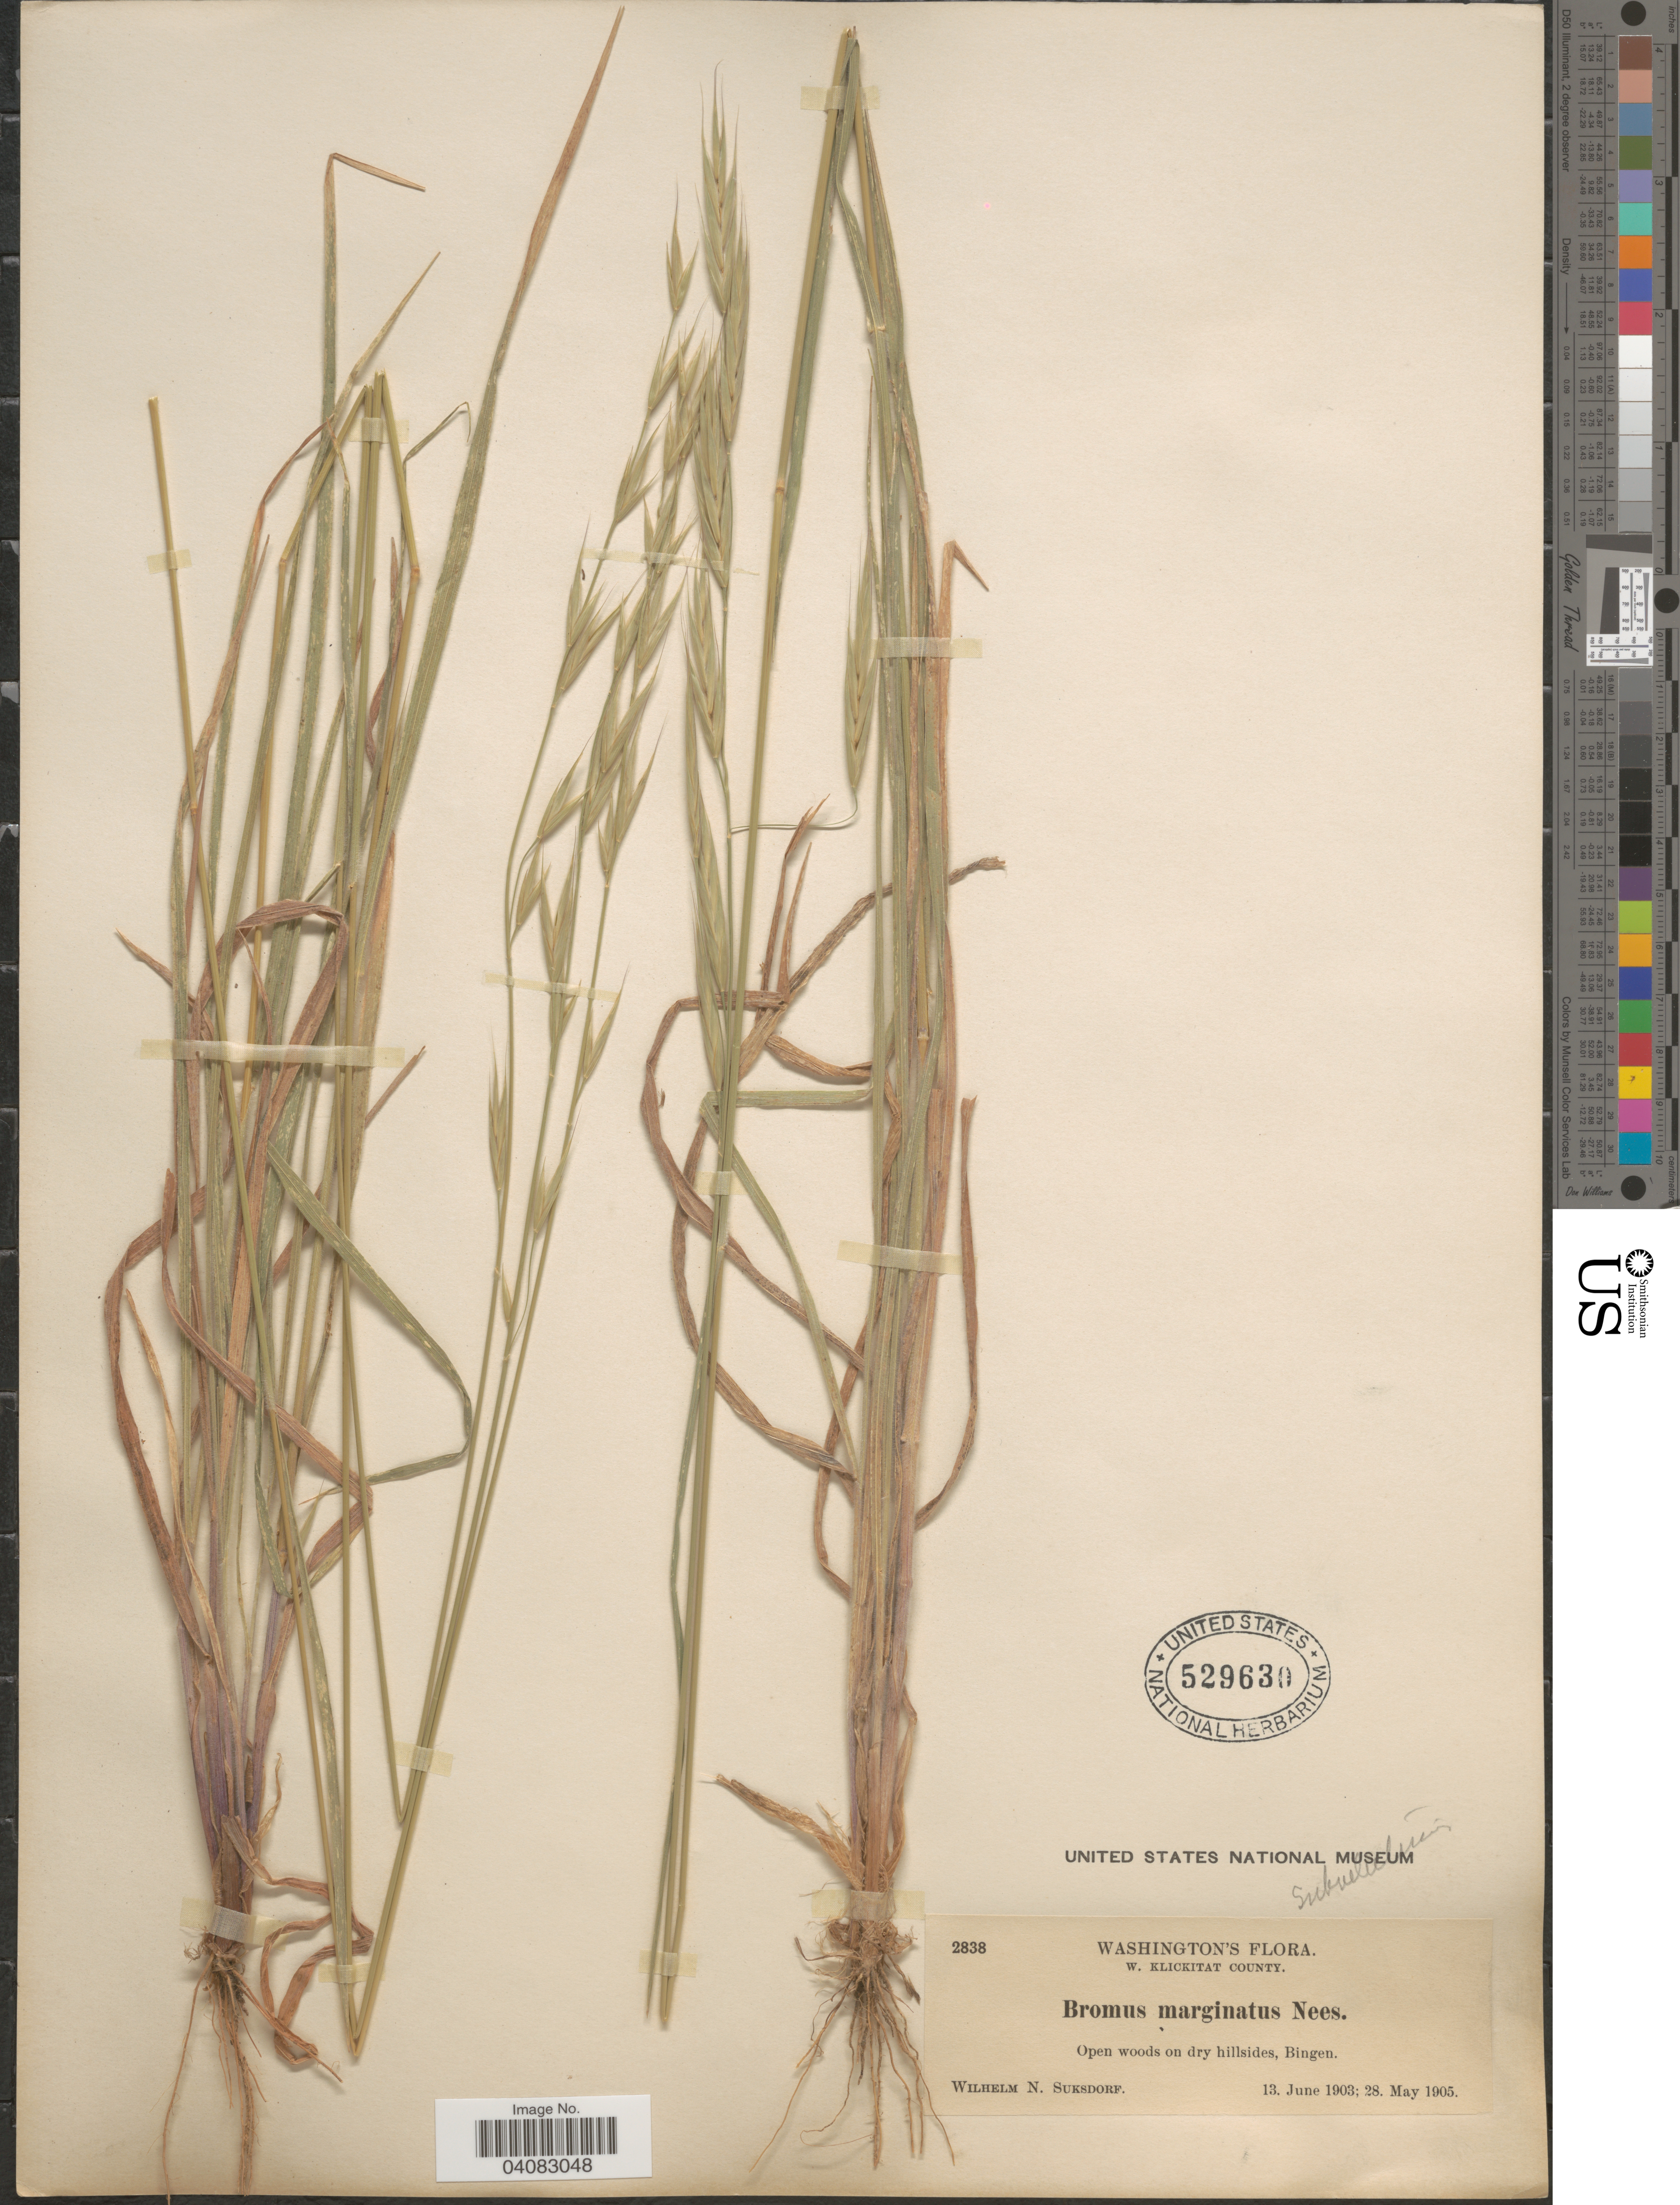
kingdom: Plantae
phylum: Tracheophyta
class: Liliopsida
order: Poales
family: Poaceae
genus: Bromus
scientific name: Bromus marginatus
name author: Nees ex Steud.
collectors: W. N. Suksdorf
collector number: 2838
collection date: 1903-06-13/1905-05-28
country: United States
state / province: Washington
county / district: Klickitat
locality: W. Klickitat County. Open woods on dry hillsides, Bingen.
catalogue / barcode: US 529630